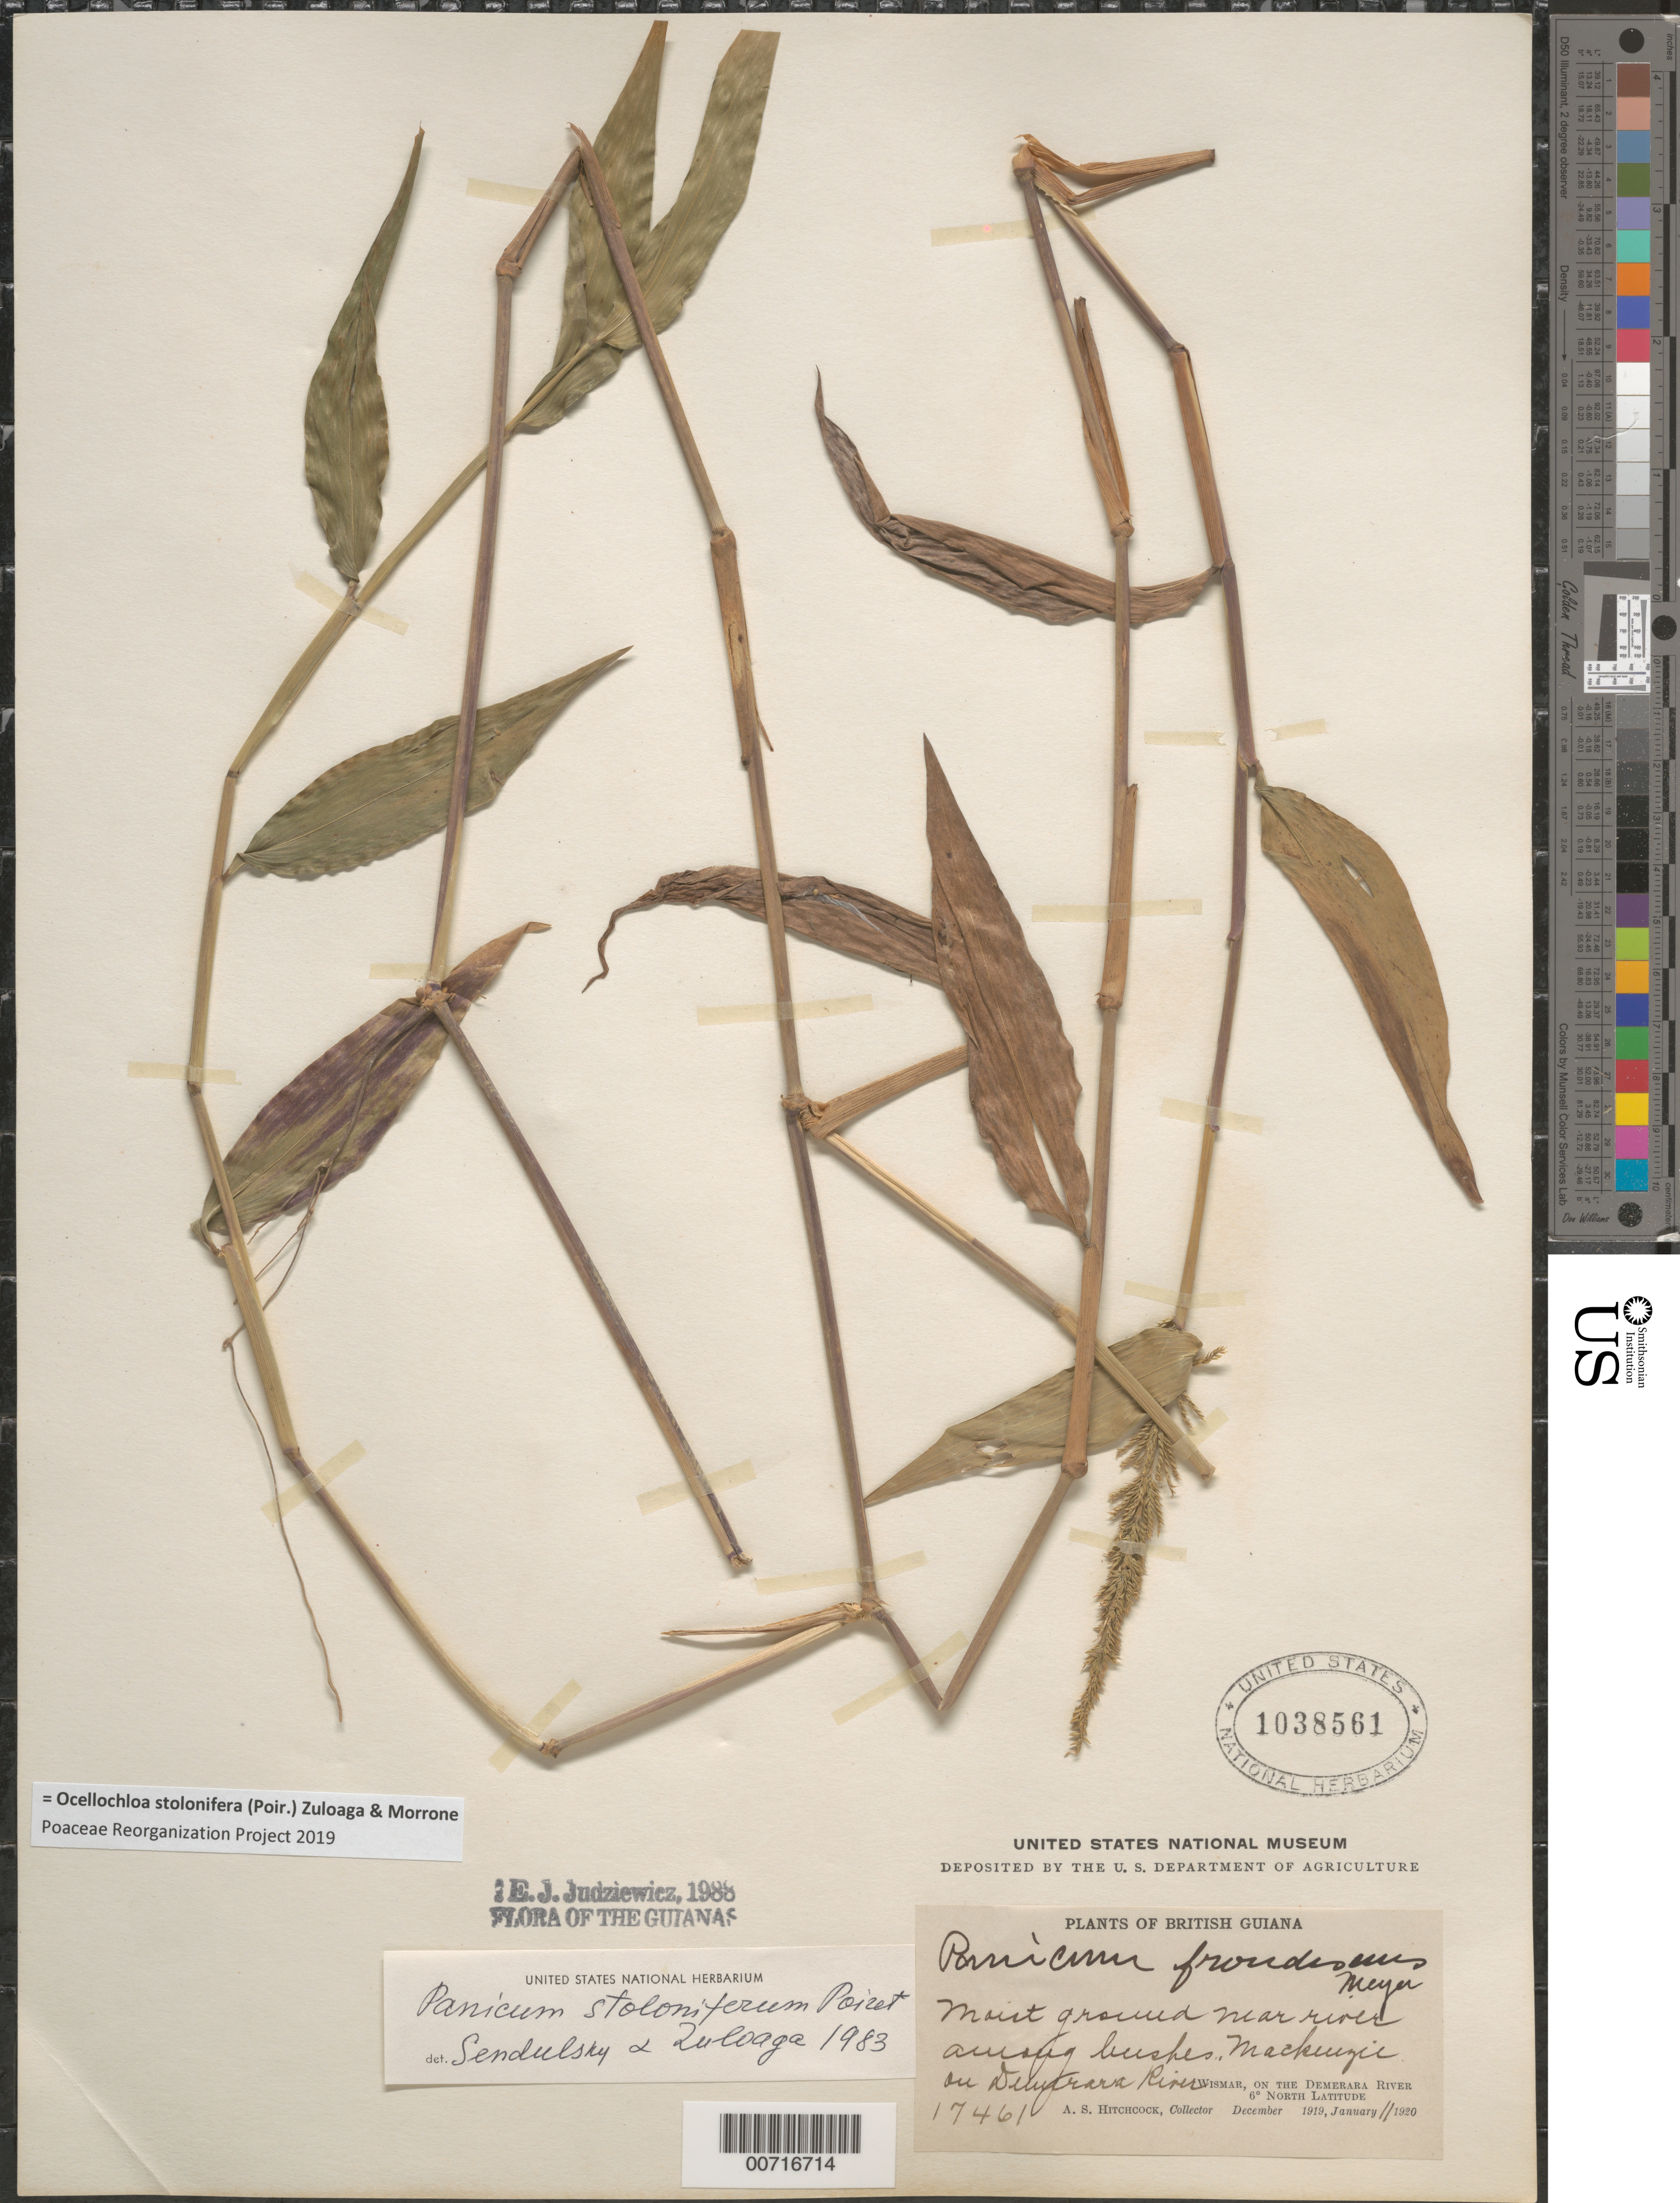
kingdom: Plantae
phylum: Tracheophyta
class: Liliopsida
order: Poales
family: Poaceae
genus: Panicum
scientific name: Panicum stoloniferum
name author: Poir.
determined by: Judziewicz, E. J.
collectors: A. S. Hitchcock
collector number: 17461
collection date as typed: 11-Jan-20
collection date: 1920-01-11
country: Guyana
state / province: U. Demerara-Berbice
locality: Mackenzie, opposite Wismar, on Demerara River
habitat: Moist ground near river among bushes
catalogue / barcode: US 1038561